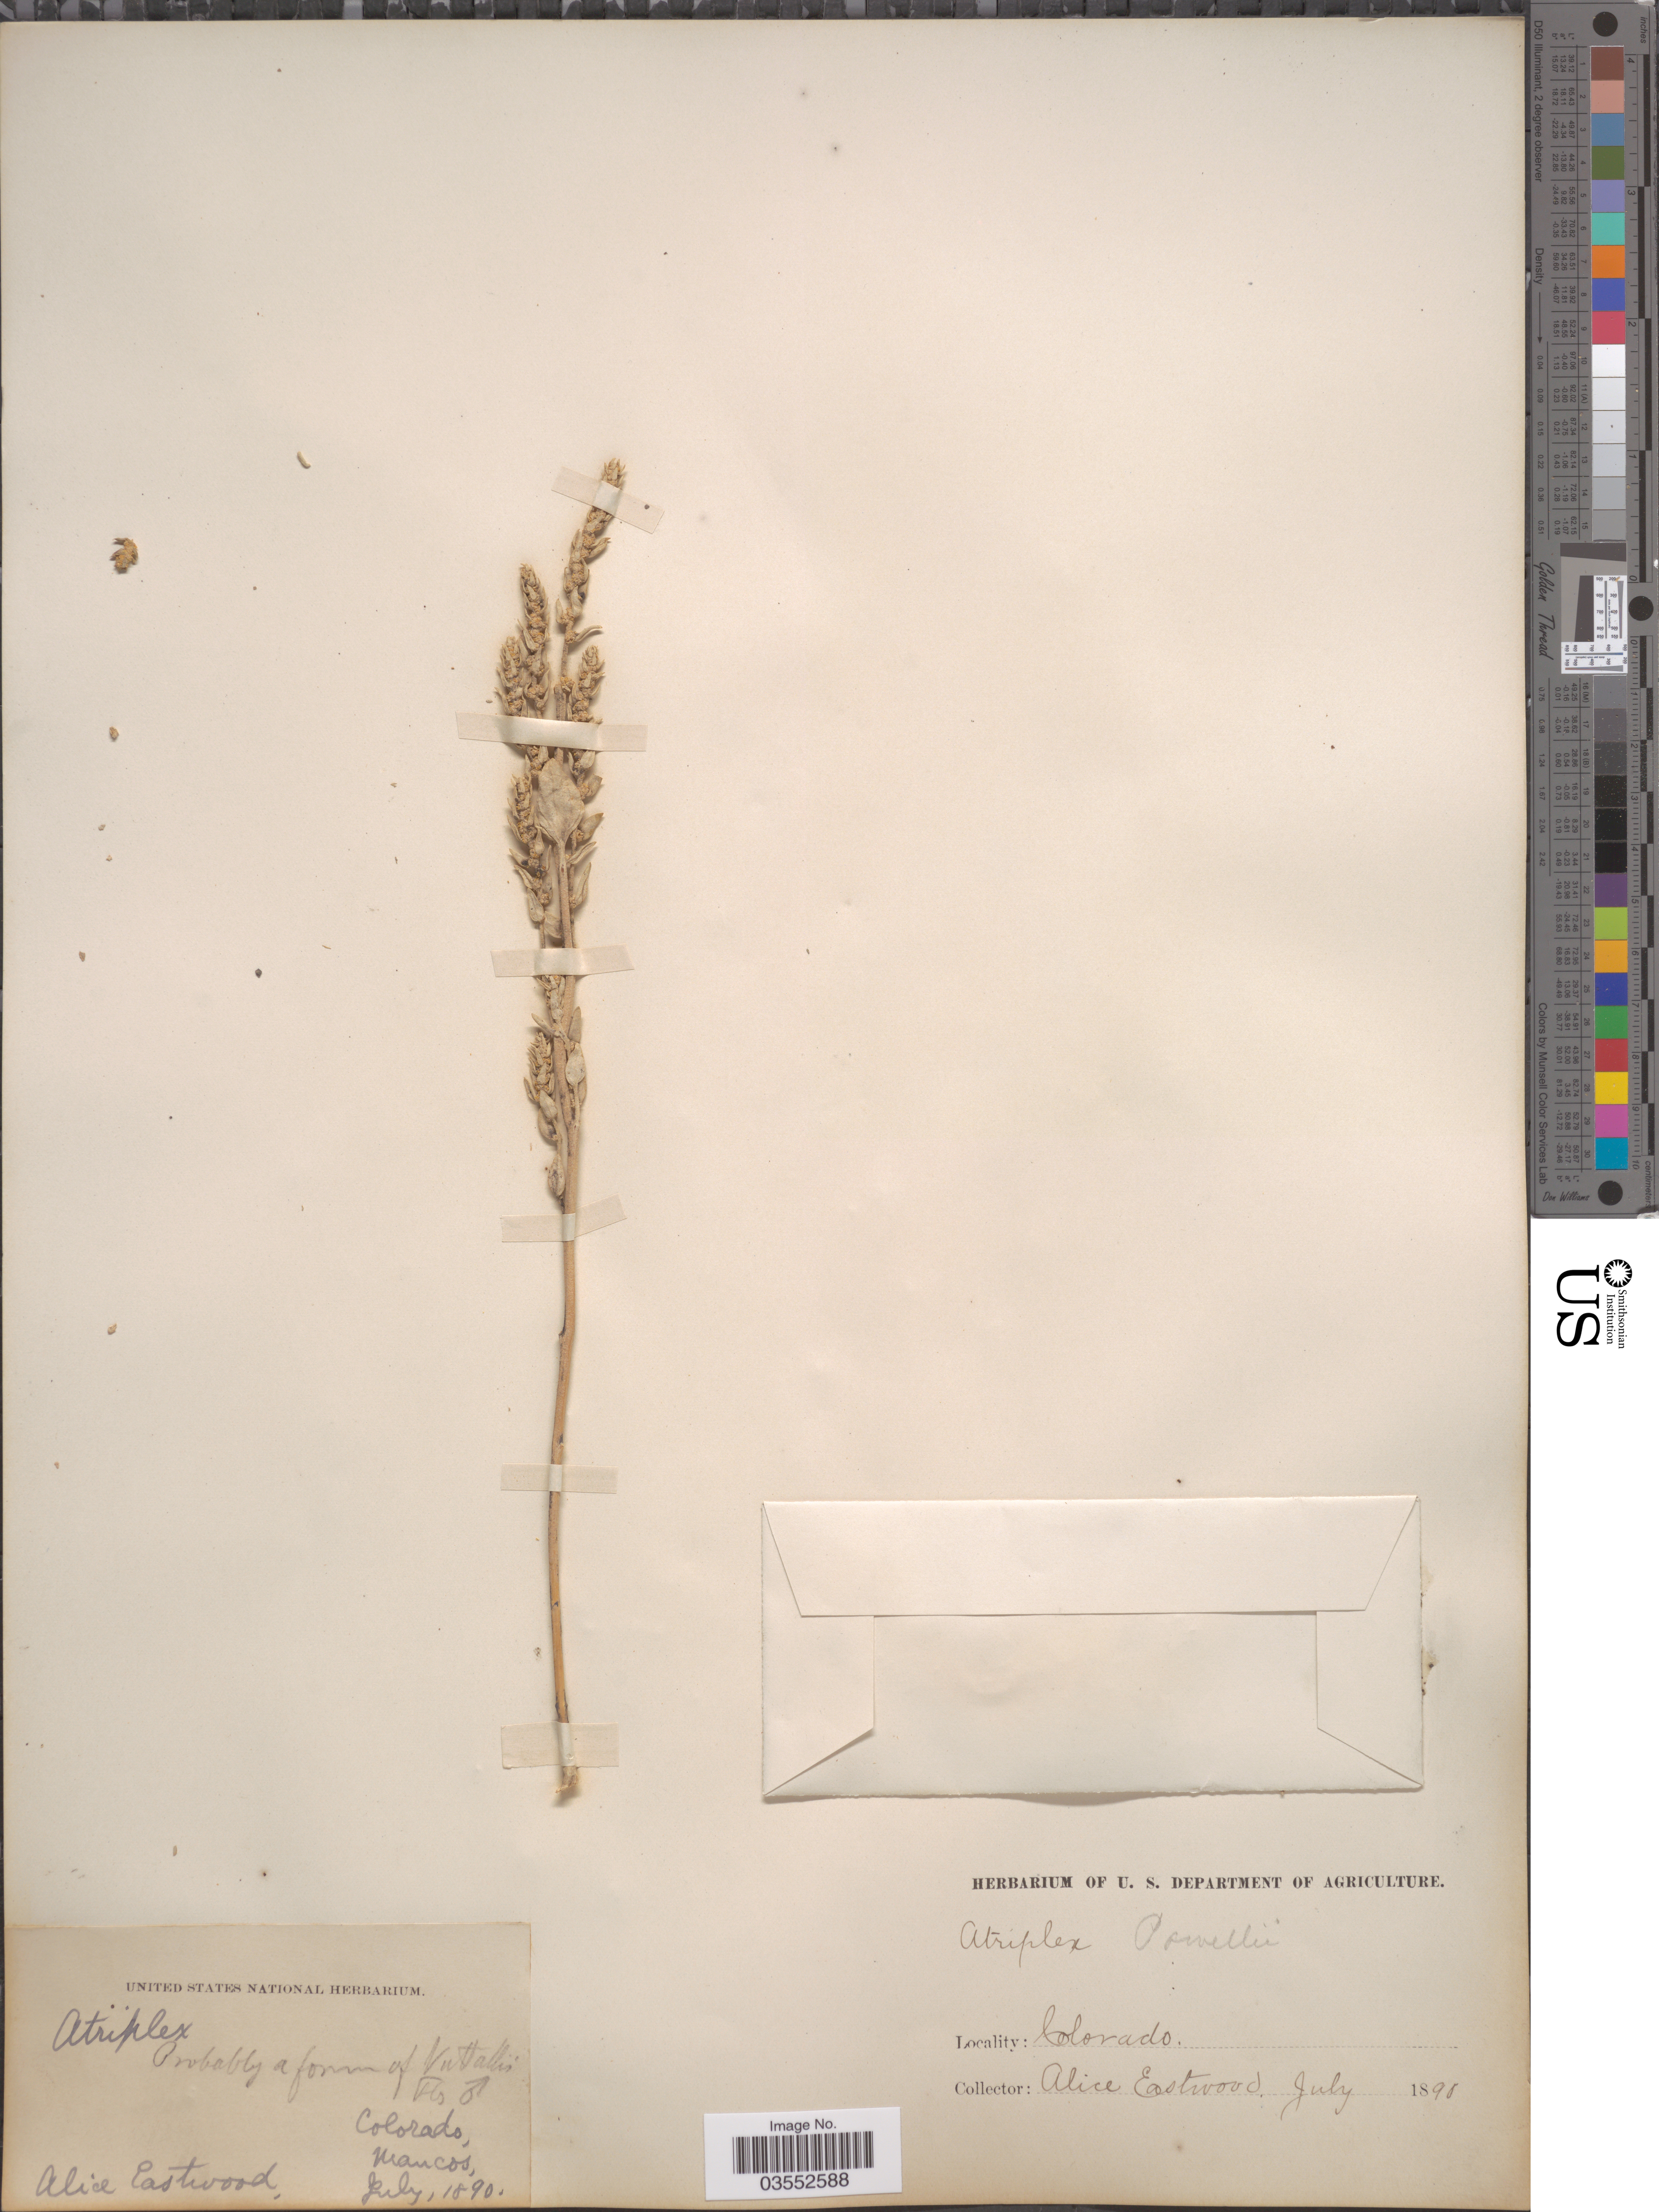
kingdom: Plantae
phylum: Tracheophyta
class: Magnoliopsida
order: Caryophyllales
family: Amaranthaceae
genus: Atriplex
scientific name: Atriplex powellii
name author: S. Watson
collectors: A. Eastwood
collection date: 1890-07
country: United States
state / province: Colorado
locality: Mancos.